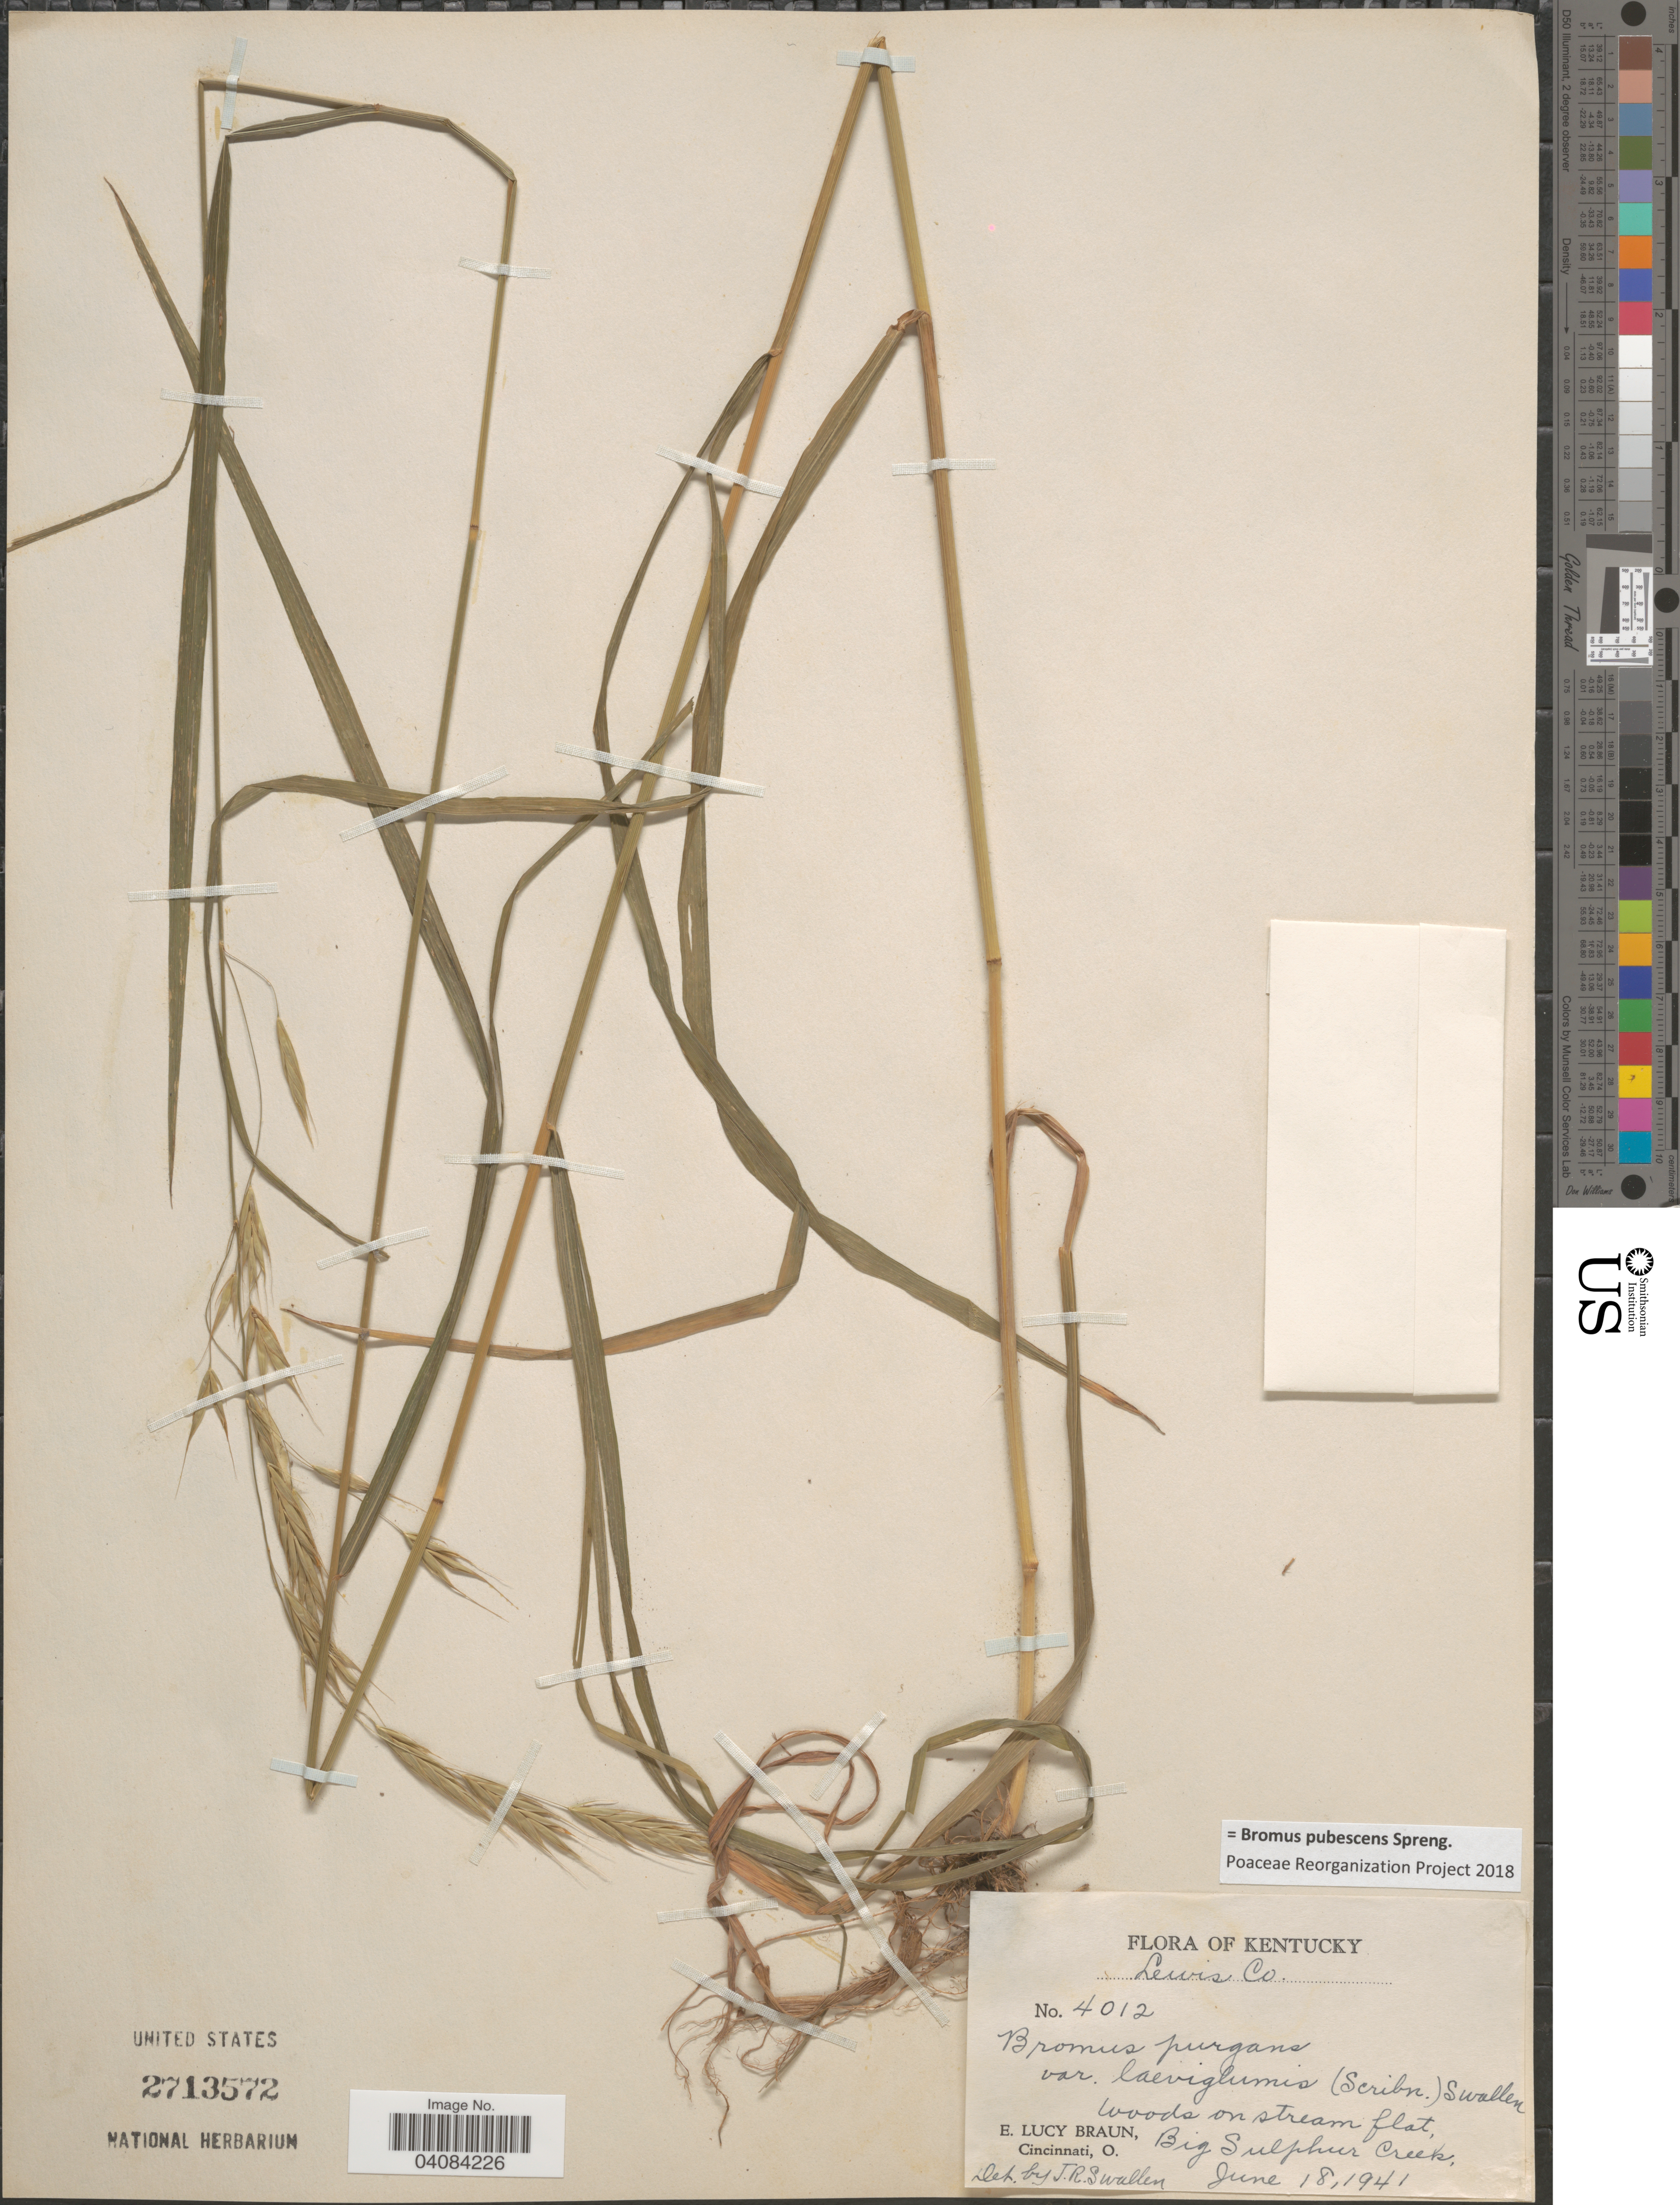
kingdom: Plantae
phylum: Tracheophyta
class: Liliopsida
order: Poales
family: Poaceae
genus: Bromus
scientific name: Bromus pubescens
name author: Muhl. ex Willd.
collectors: E. L. Braun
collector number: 4012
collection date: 1941-06-18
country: United States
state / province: Kentucky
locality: Lewis Co. Big Sulphur Creek.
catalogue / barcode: US 2713572